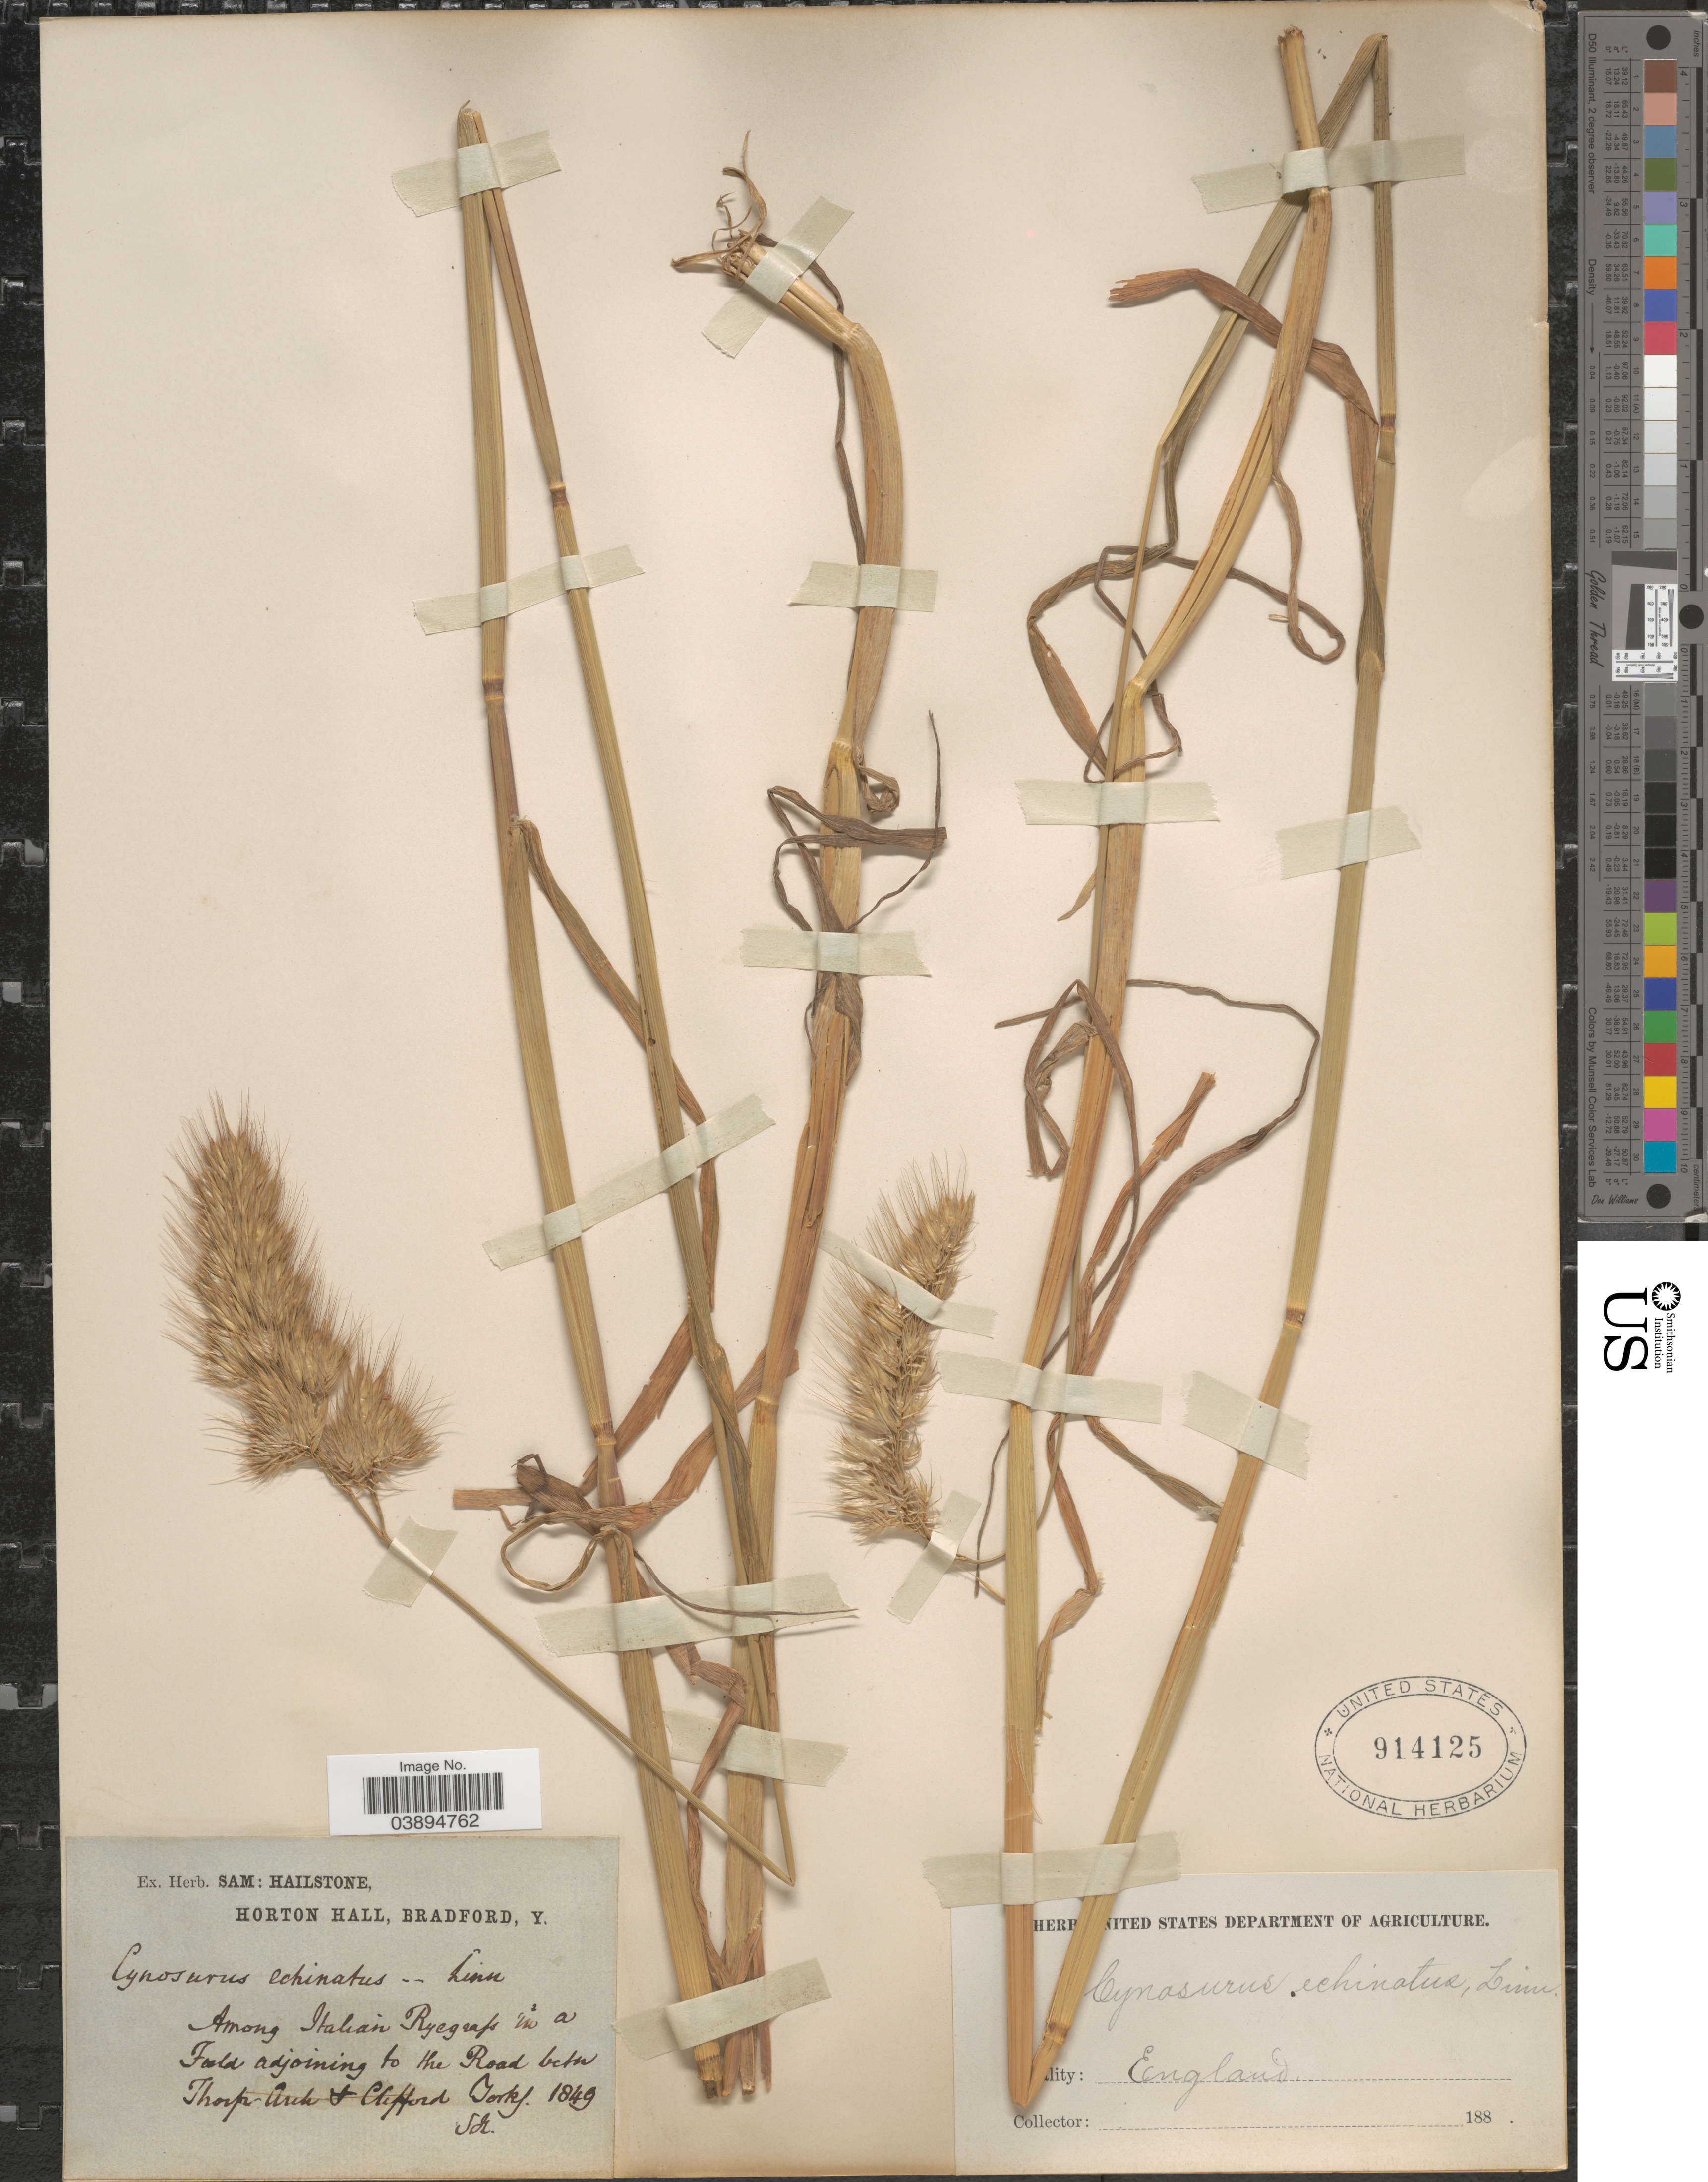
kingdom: Plantae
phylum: Tracheophyta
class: Liliopsida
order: Poales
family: Poaceae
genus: Cynosurus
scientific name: Cynosurus echinatus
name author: L.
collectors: ex herb. S. Hailstone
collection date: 1849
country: United Kingdom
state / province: England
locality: Among Italian Ryegrass in a Fold adjoining to the Road betw Thorp Arch & Clifford Yorks.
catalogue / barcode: US 914125